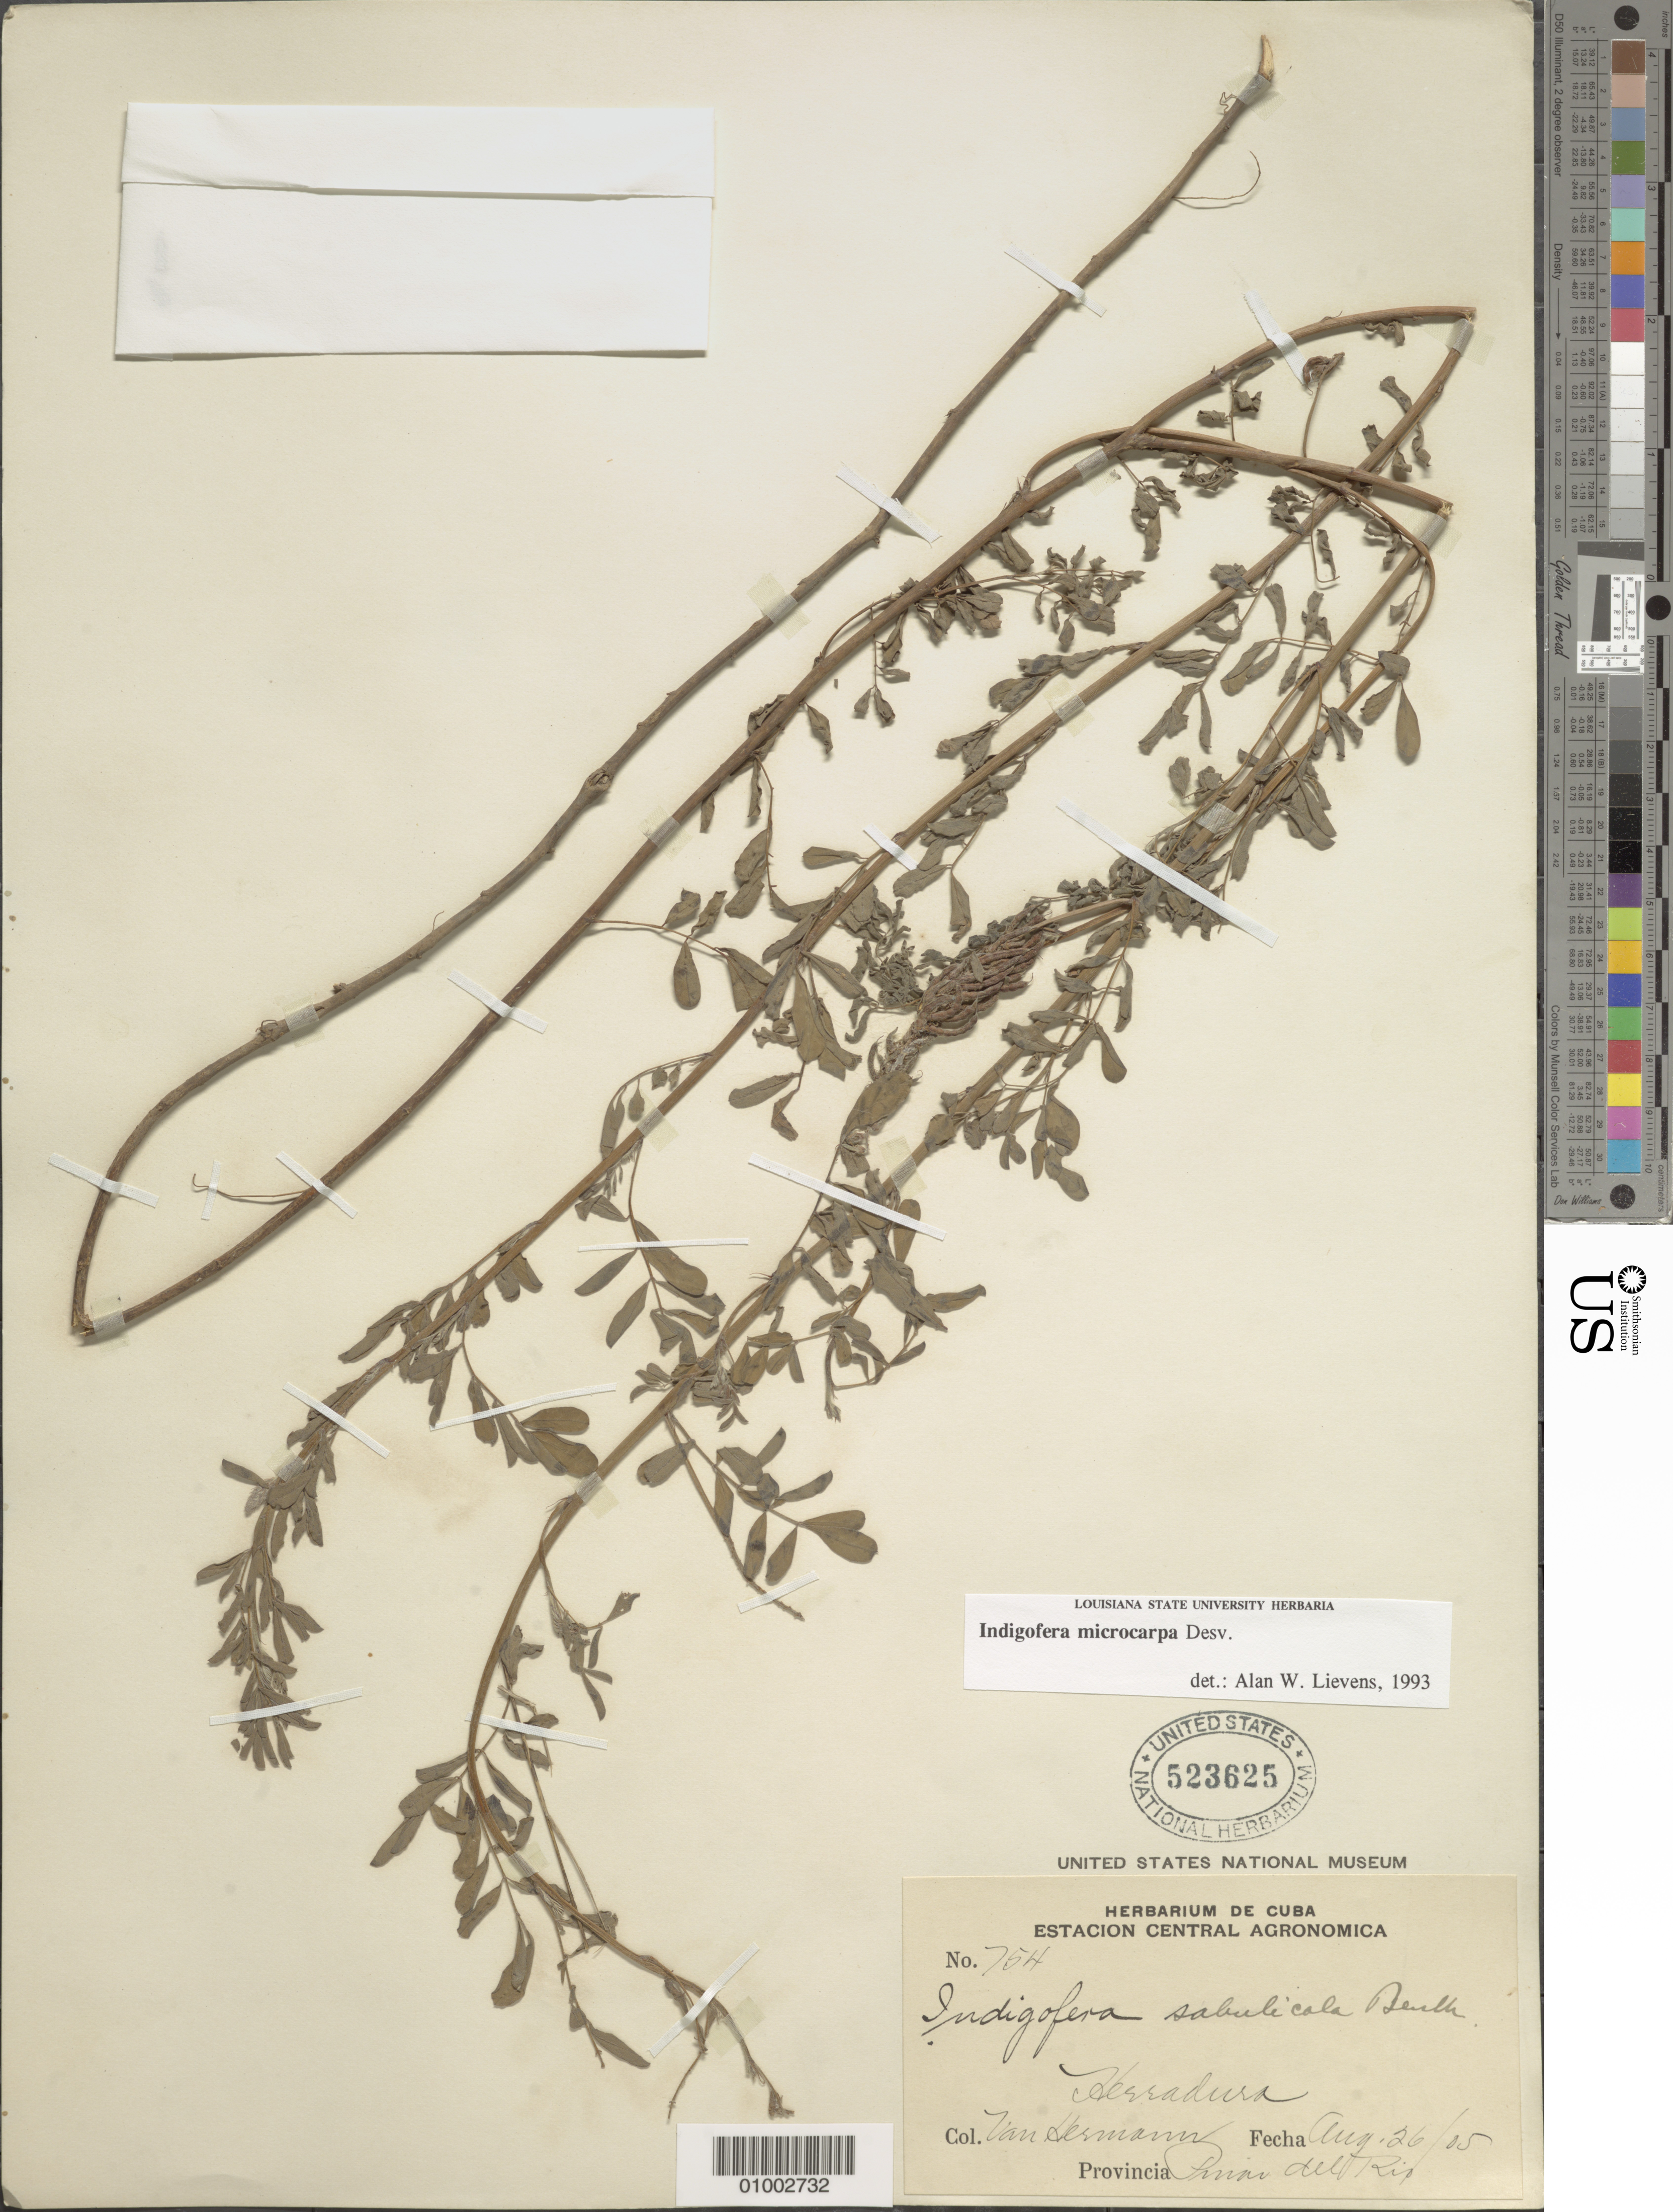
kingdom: Plantae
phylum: Tracheophyta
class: Magnoliopsida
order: Fabales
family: Fabaceae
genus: Indigofera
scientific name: Indigofera microcarpa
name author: Desv.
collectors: H. A. Van Hermann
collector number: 754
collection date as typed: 26 Aug 1905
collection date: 1905-08-26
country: Cuba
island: Cuba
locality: Herradura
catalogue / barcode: US 523625